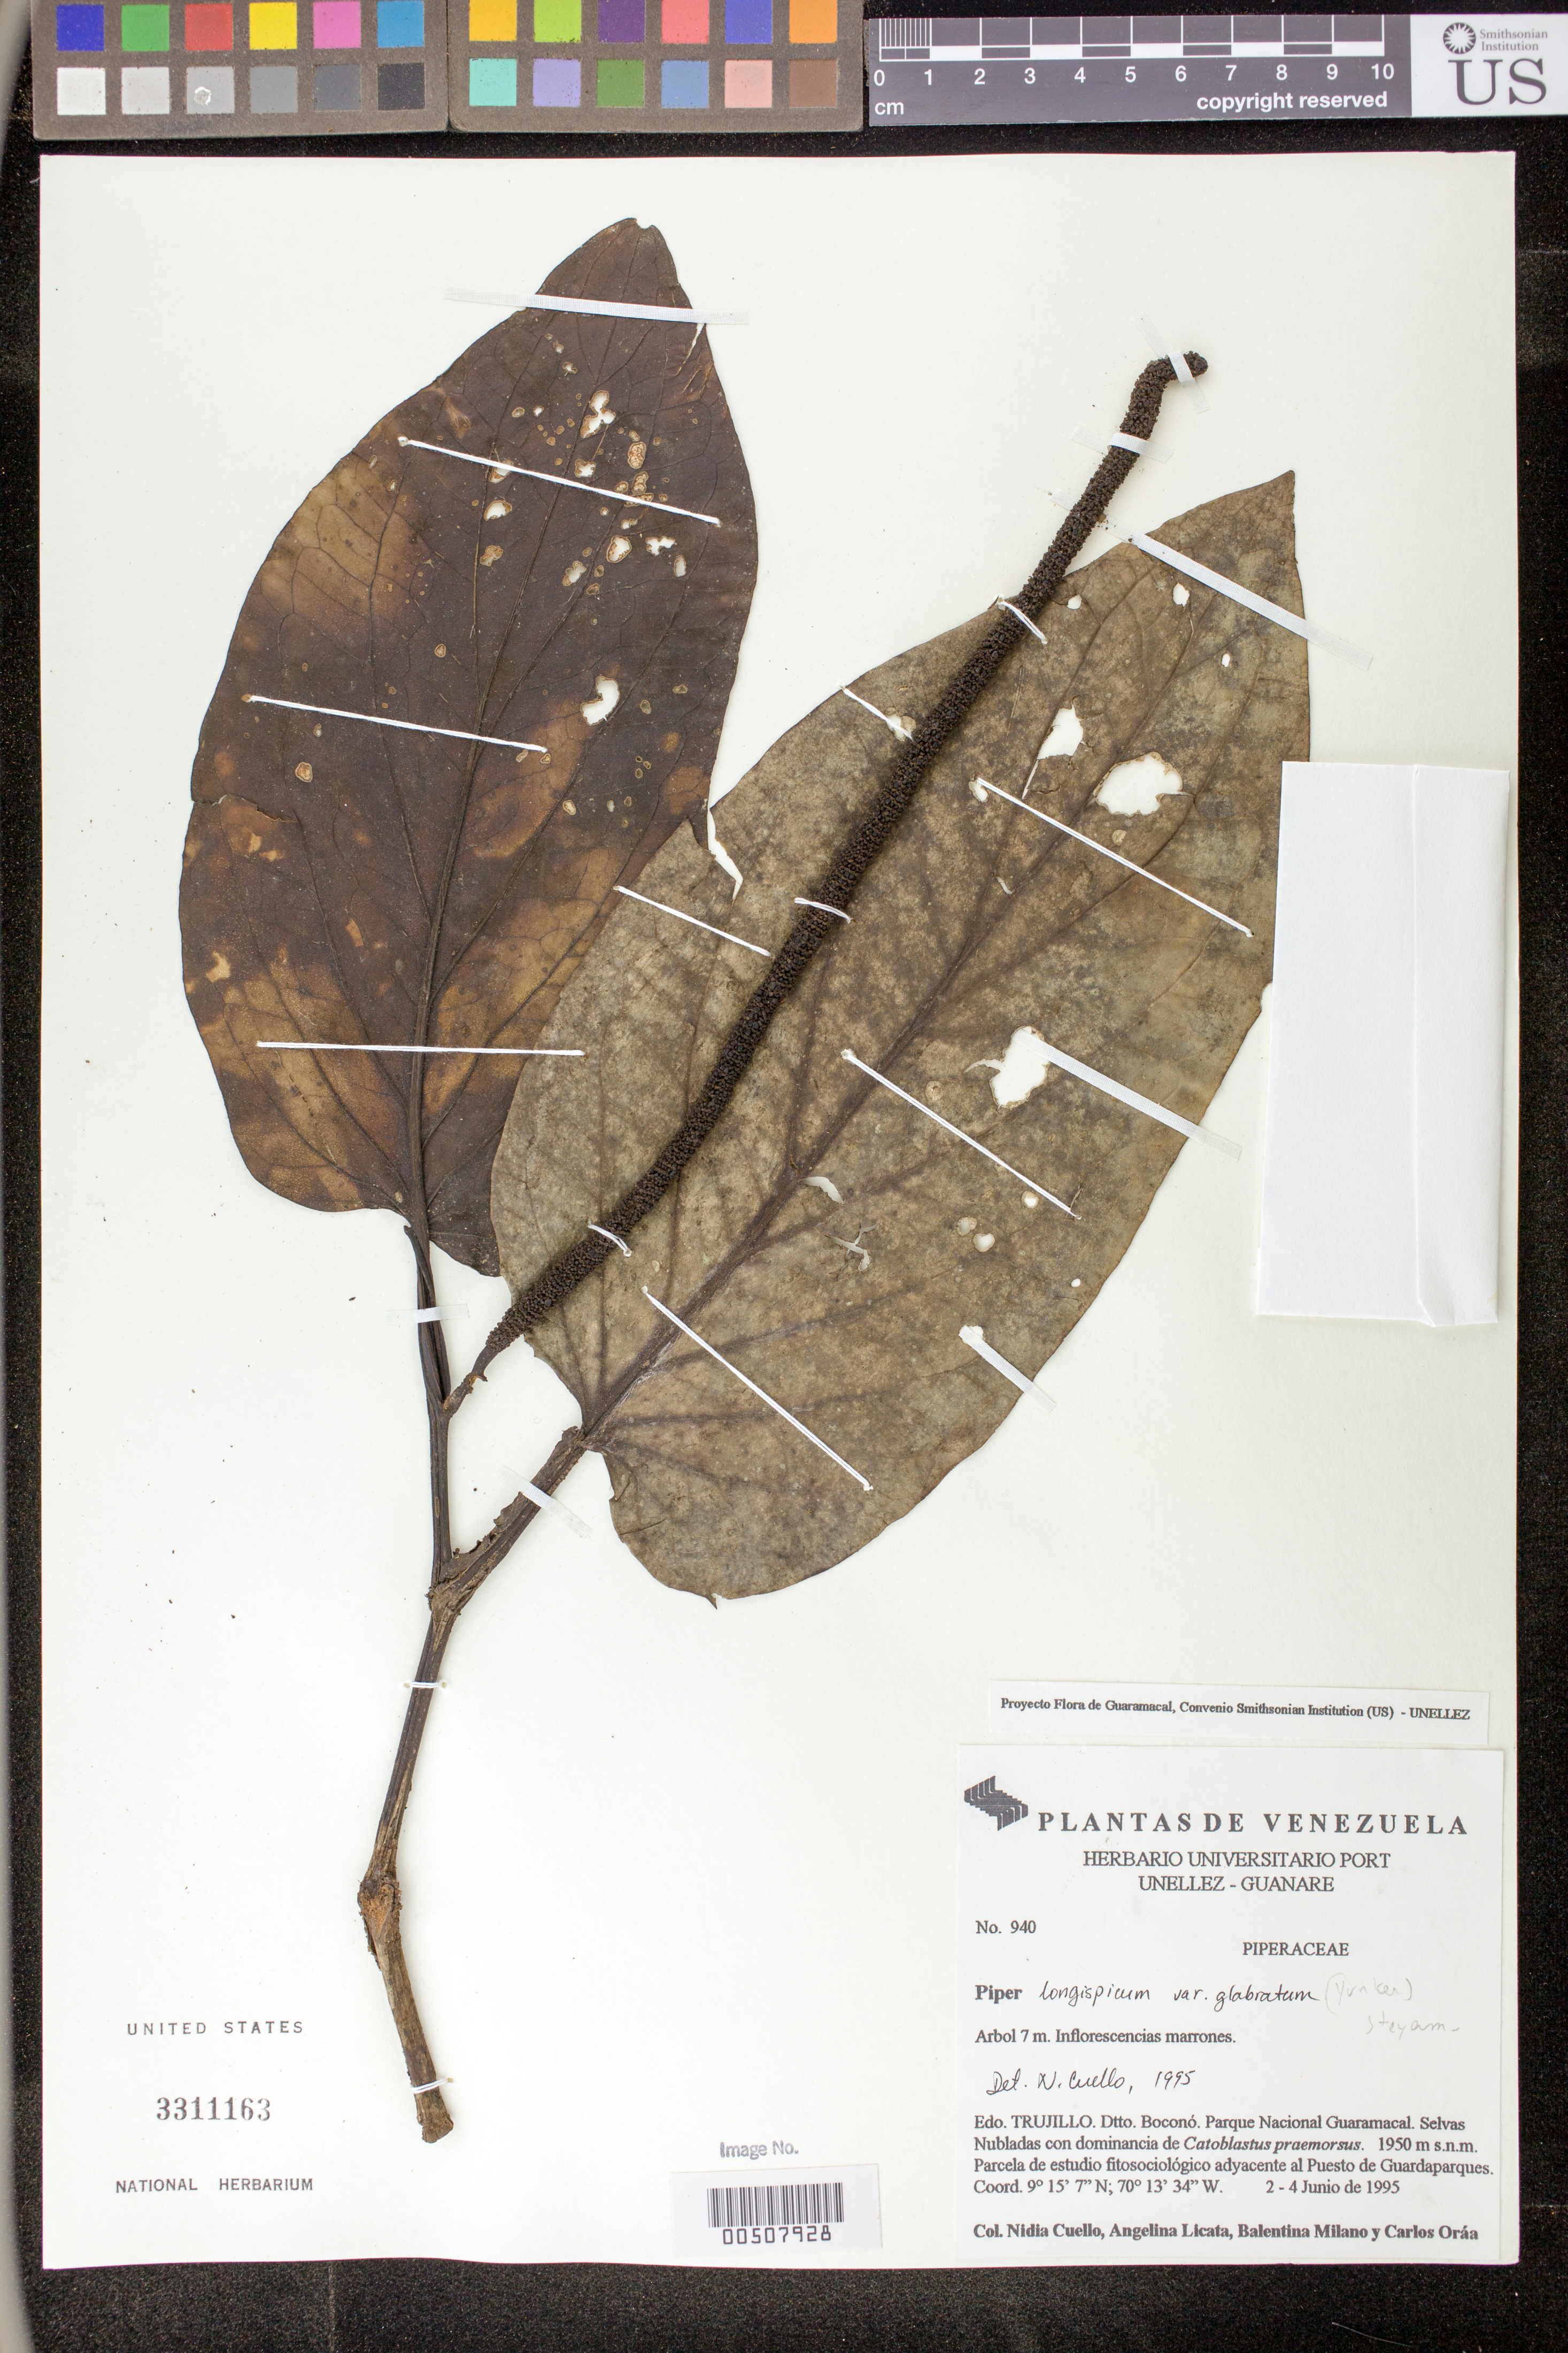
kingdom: Plantae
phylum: Tracheophyta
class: Magnoliopsida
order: Piperales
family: Piperaceae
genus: Piper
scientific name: Piper longispicum var. glabratum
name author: (Yunck.) Steyerm.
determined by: Cuello, Nidia L.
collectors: N. L. Cuello, A. Licata, B. Milano & C. Oráa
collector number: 940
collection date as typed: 02 Jun 1995 to 04 Jun 1995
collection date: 1995-06-02/1995-06-04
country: Venezuela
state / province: Trujillo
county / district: Boconó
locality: Parque Nacional Guaramacal, adyacente al puesto de guardaparques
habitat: Selvas Nubladas con dominancia de Catoblastus praemorsus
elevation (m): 1950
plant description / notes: MO, PORT, US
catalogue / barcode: US 3311163